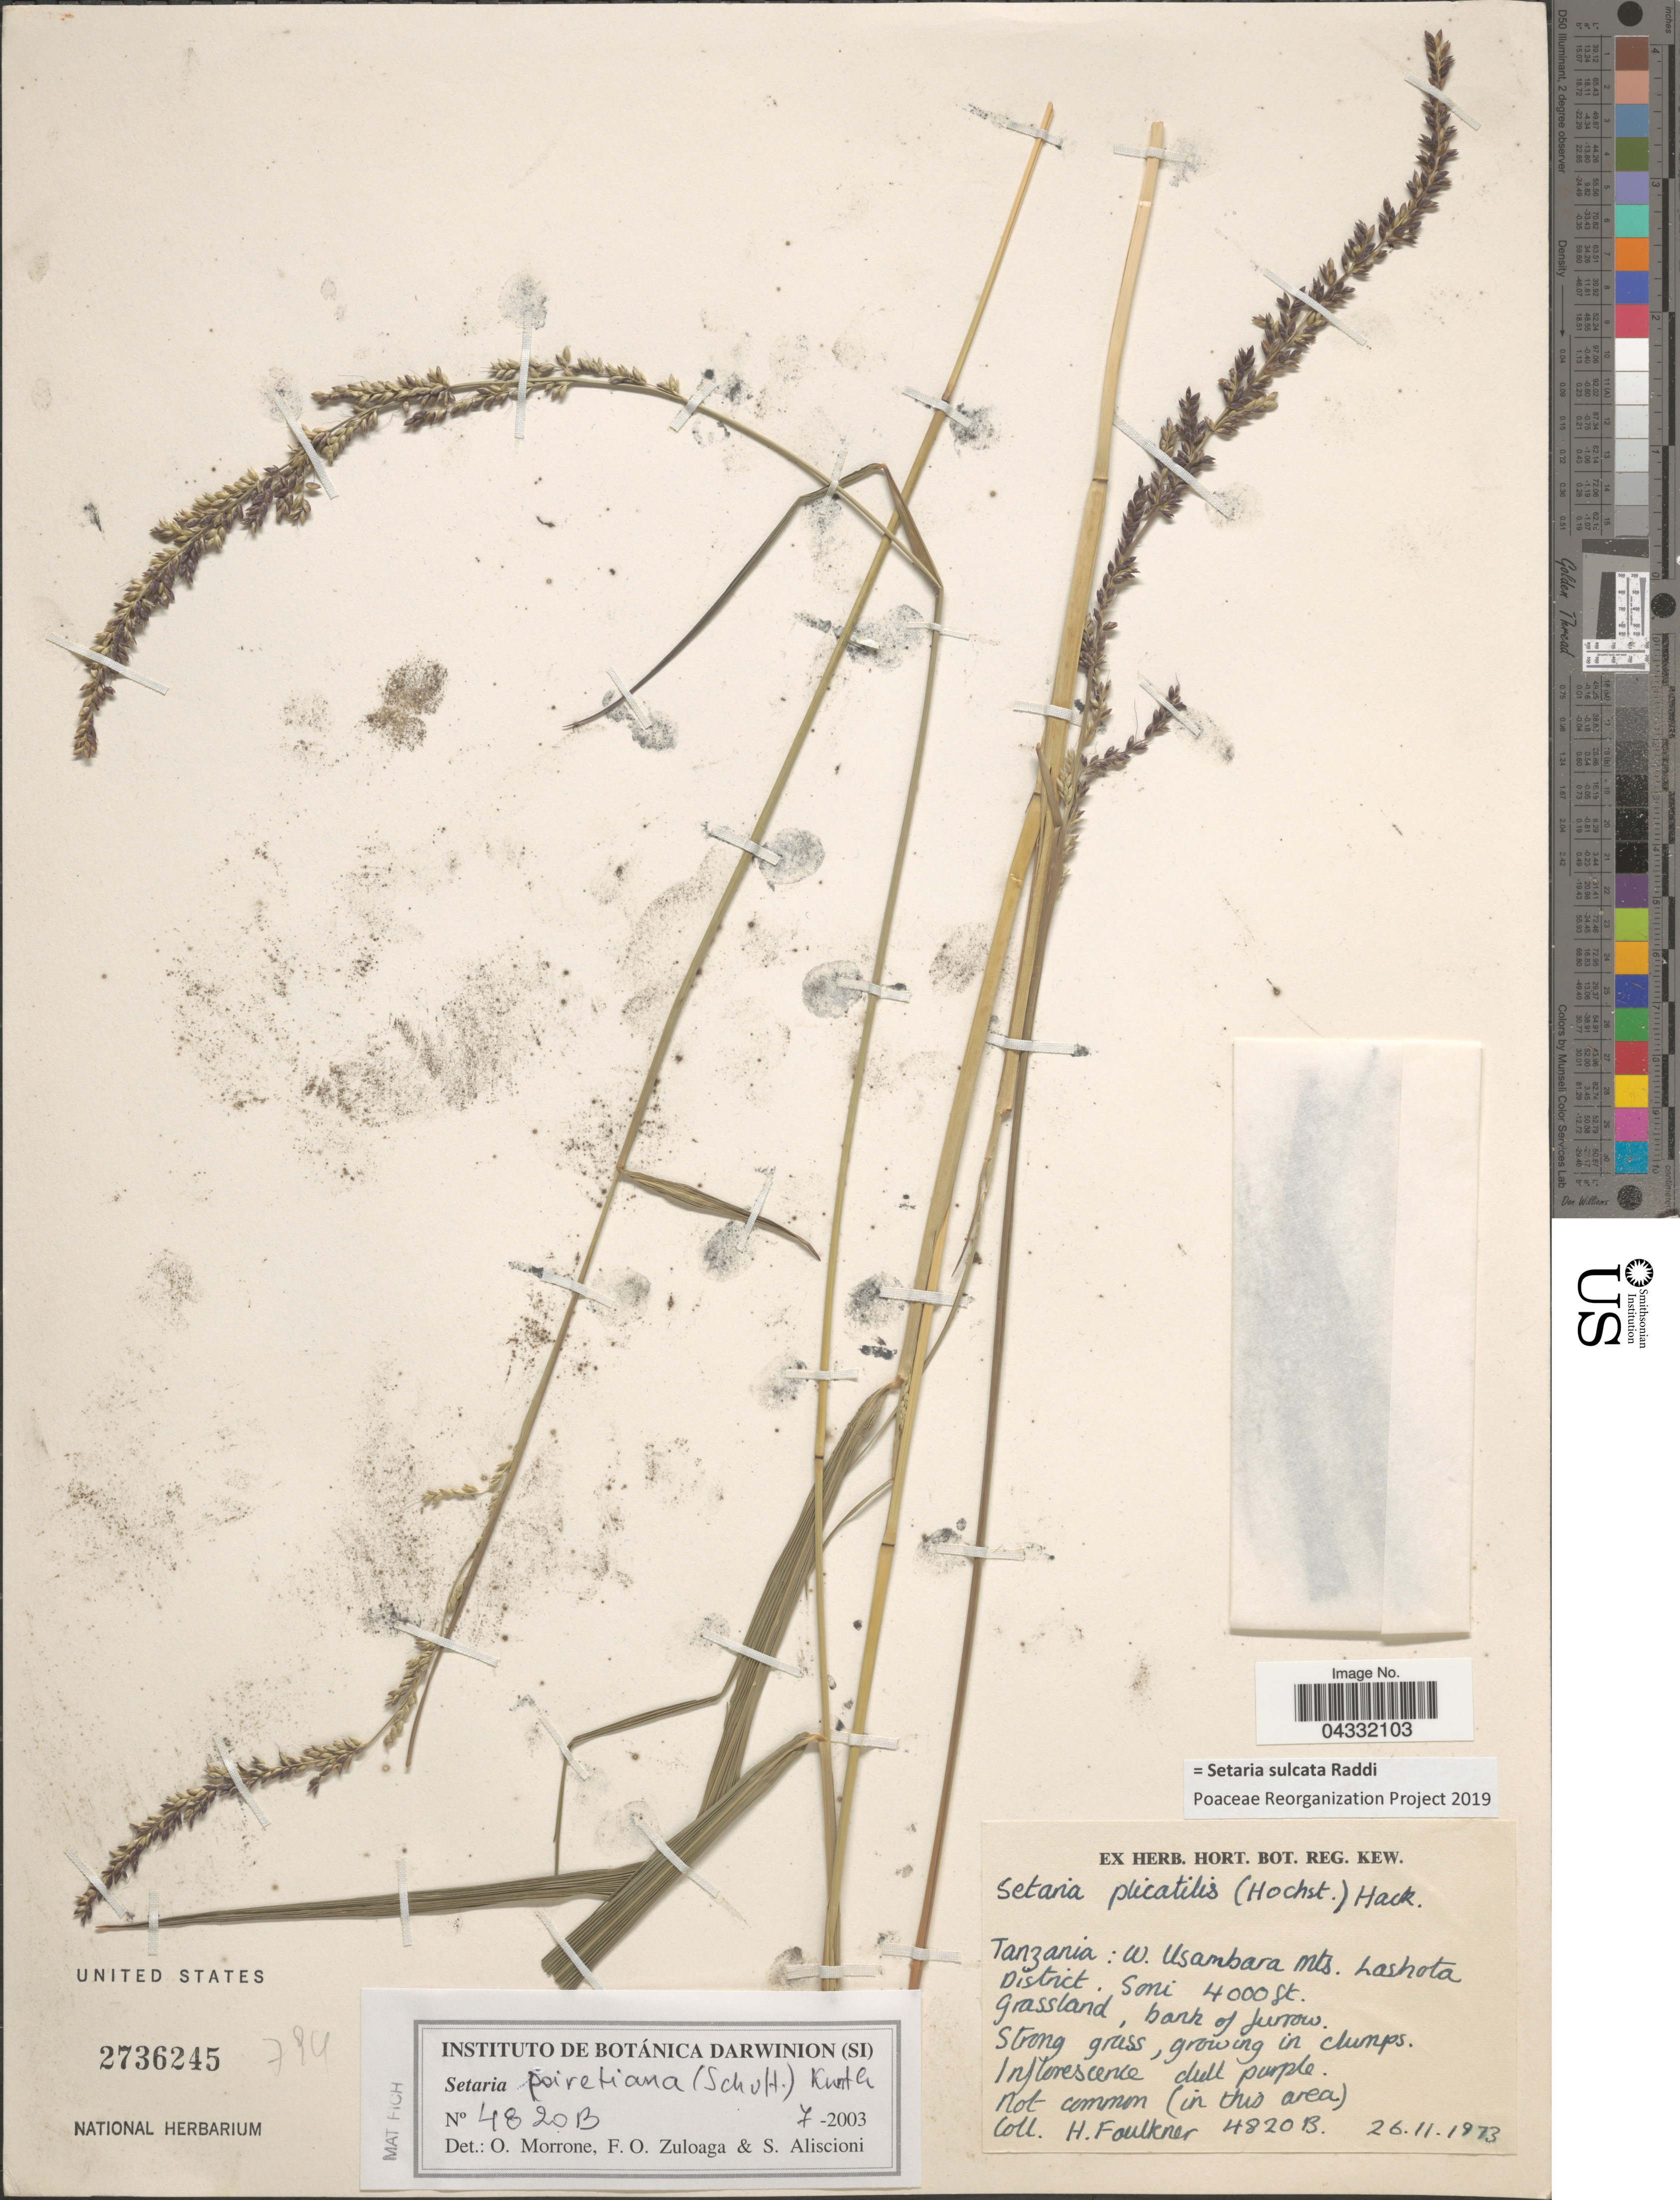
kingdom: Plantae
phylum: Tracheophyta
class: Liliopsida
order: Poales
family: Poaceae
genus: Setaria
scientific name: Setaria sulcata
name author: Raddi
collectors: H. Faulkner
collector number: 4820B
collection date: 1973-11-26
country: Tanzania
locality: W. Usambara mts. Lashota District, Soni.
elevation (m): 1219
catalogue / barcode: US 2736245